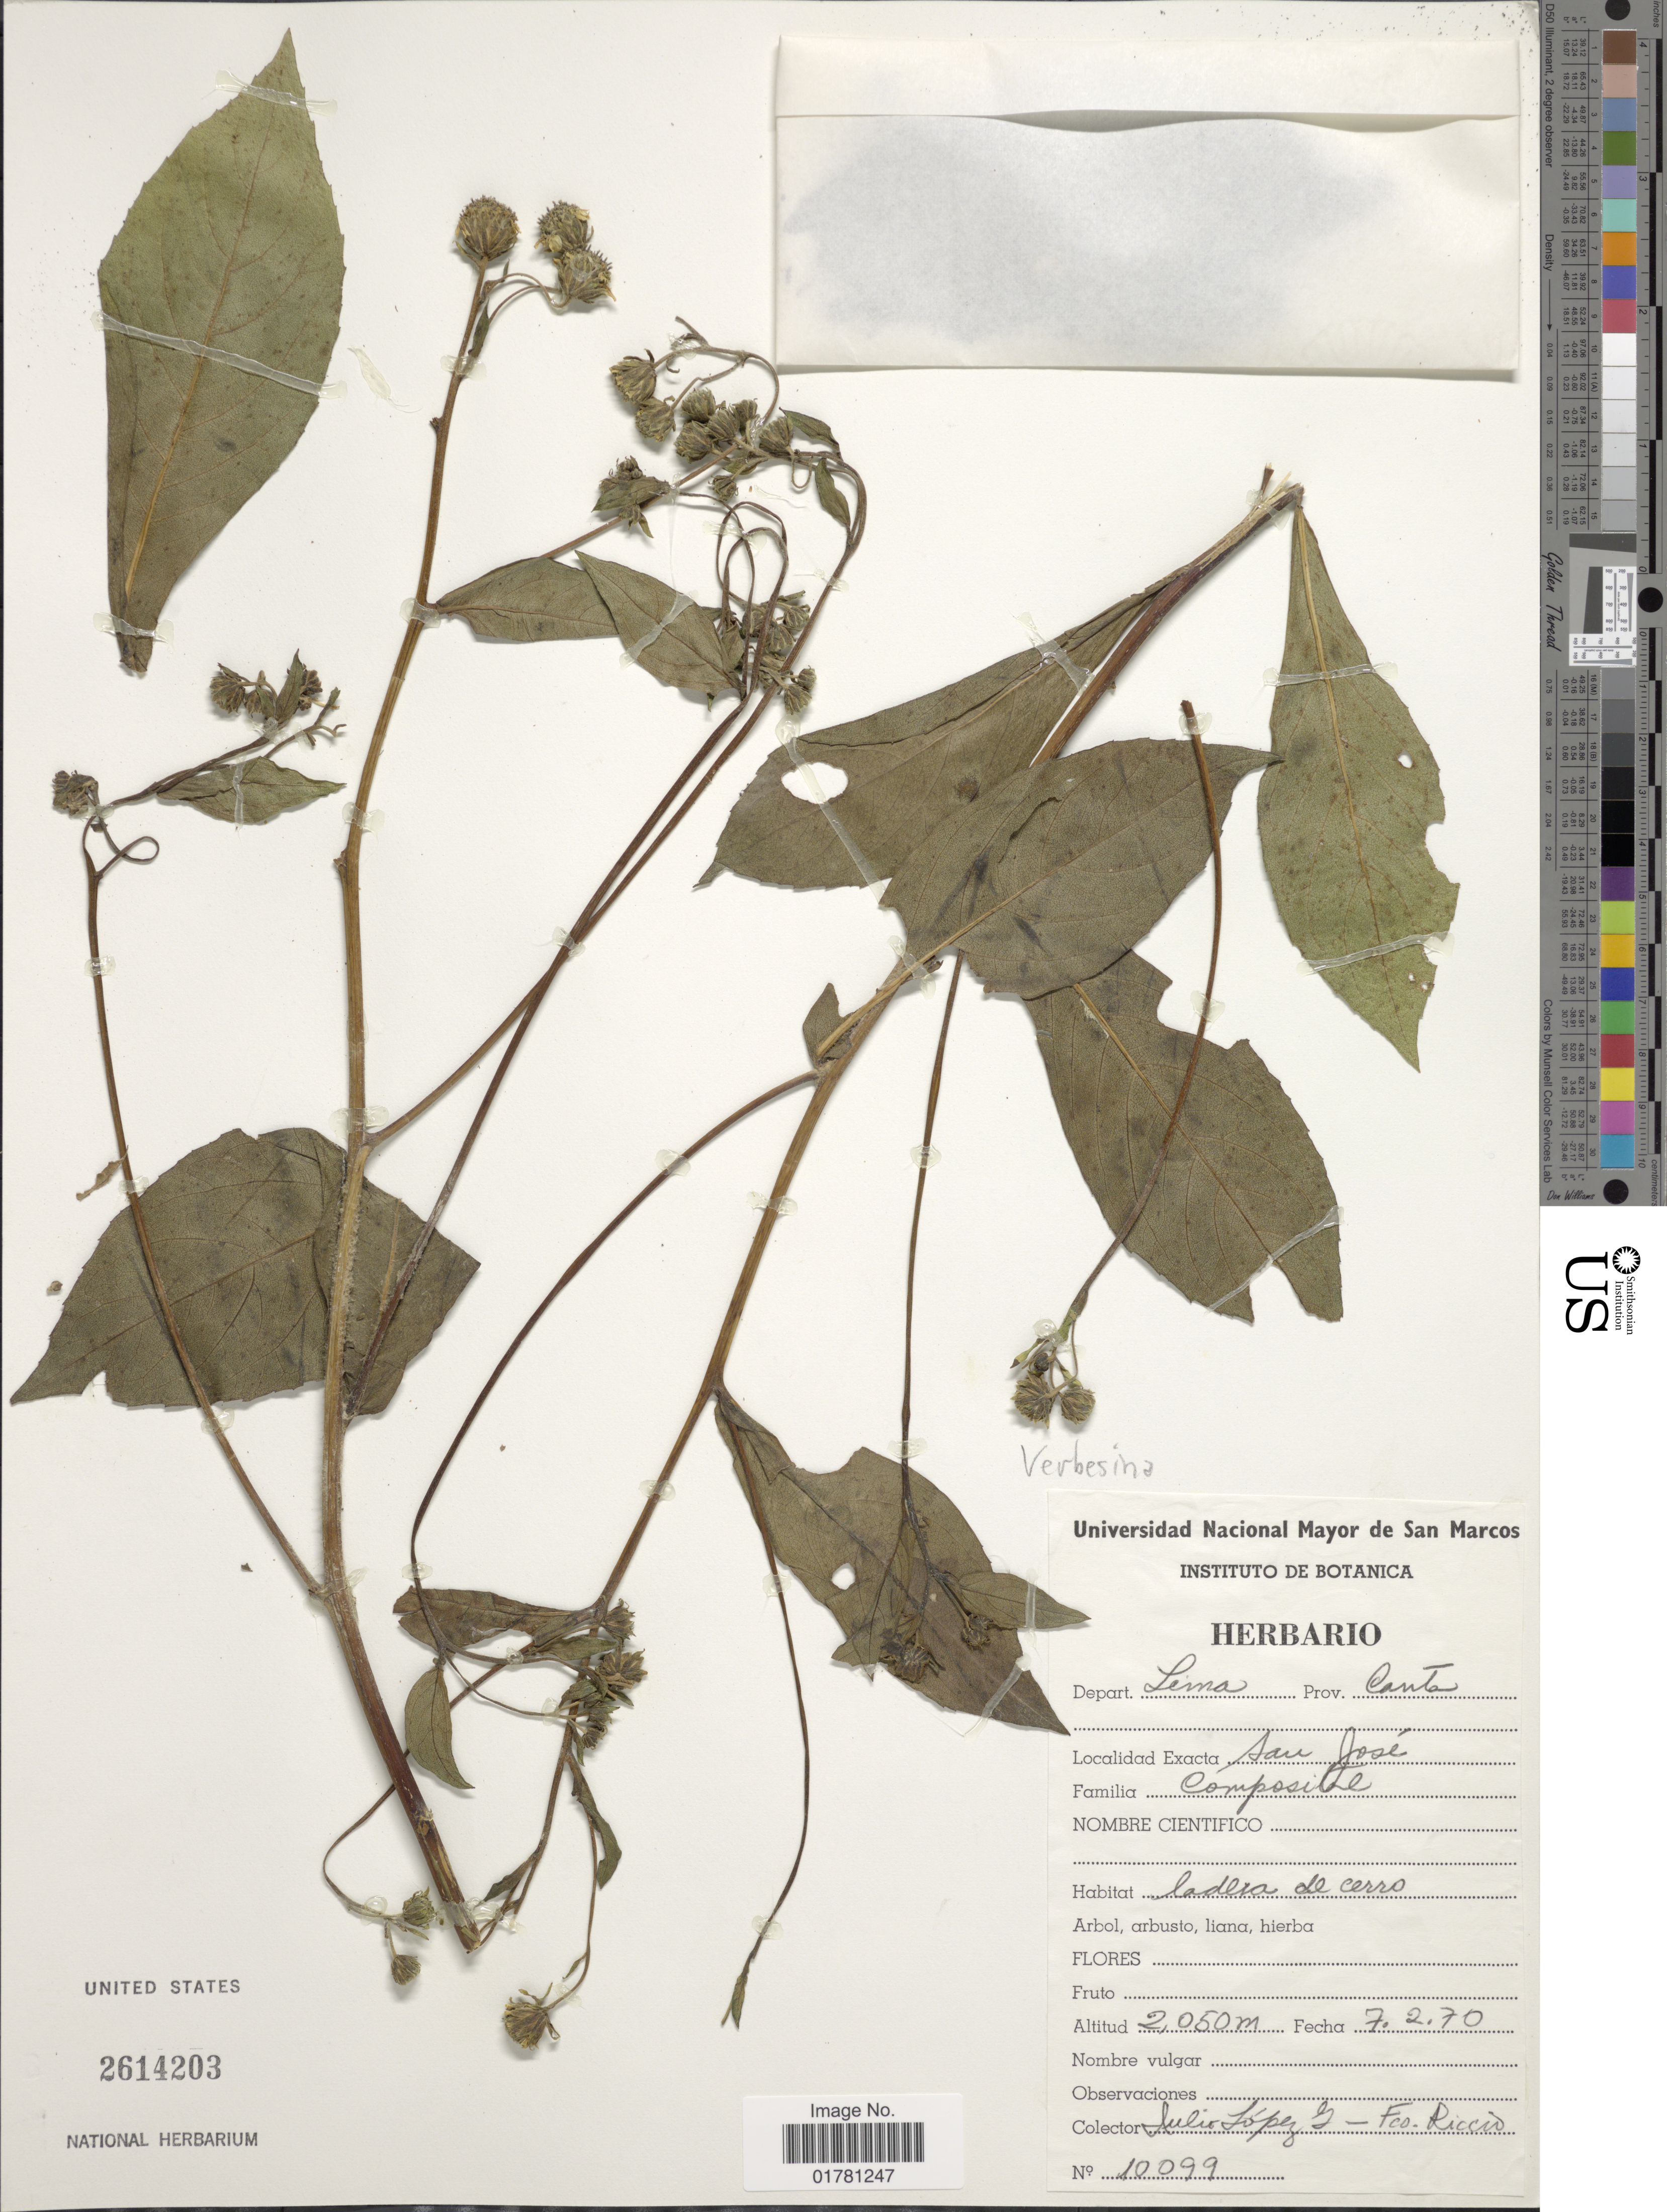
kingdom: Plantae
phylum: Tracheophyta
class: Magnoliopsida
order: Asterales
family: Asteraceae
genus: Verbesina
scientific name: Verbesina saubinetioides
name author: S.F. Blake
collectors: J. López G. & F. Riccio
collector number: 10099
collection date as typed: Transcribed d/m/y: 7/2/70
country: Peru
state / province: Lima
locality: Depart Lima, prov Canta, San José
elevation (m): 2050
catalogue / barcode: US 2614203